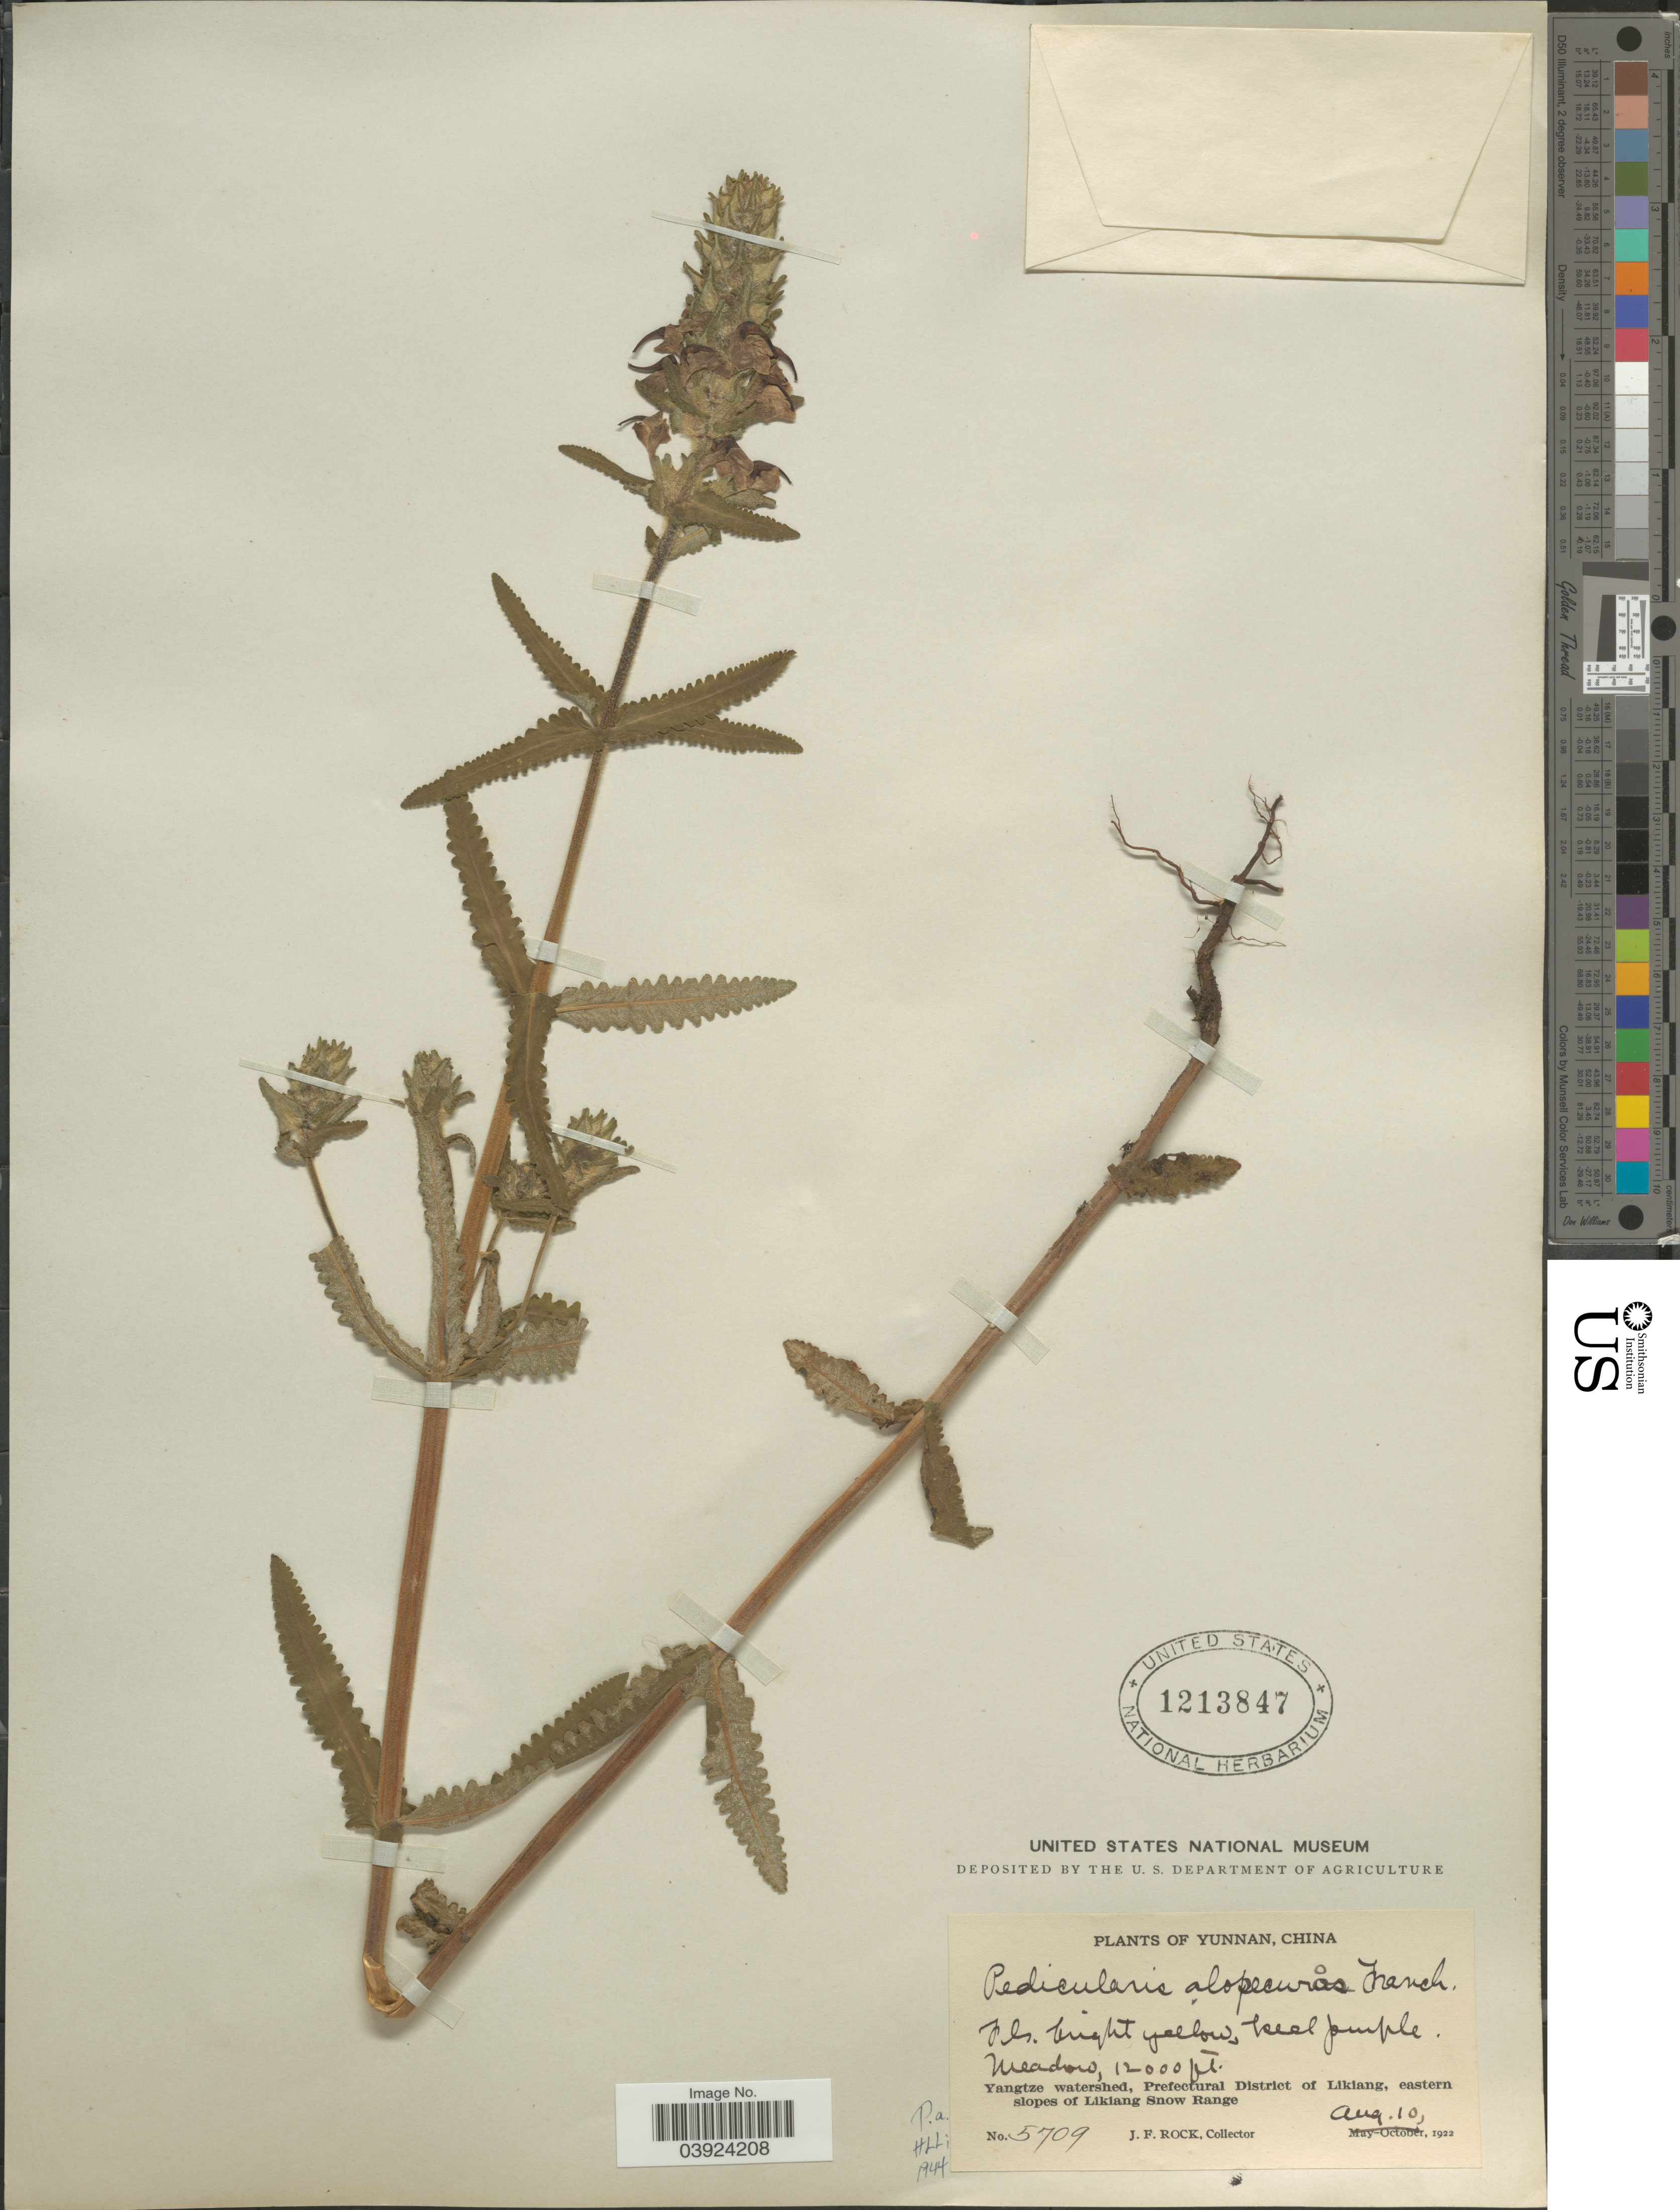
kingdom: Plantae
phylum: Tracheophyta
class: Magnoliopsida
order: Lamiales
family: Orobanchaceae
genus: Pedicularis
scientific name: Pedicularis alopecuros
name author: Franch. ex Maxim.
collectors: J. Rock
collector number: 5709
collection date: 1922-08-10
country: China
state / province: Yunnan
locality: Yangtze watershed, Prefectural District of Likiang, eastern slopes of Likiang Snow Range.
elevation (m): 3658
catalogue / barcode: US 1213847